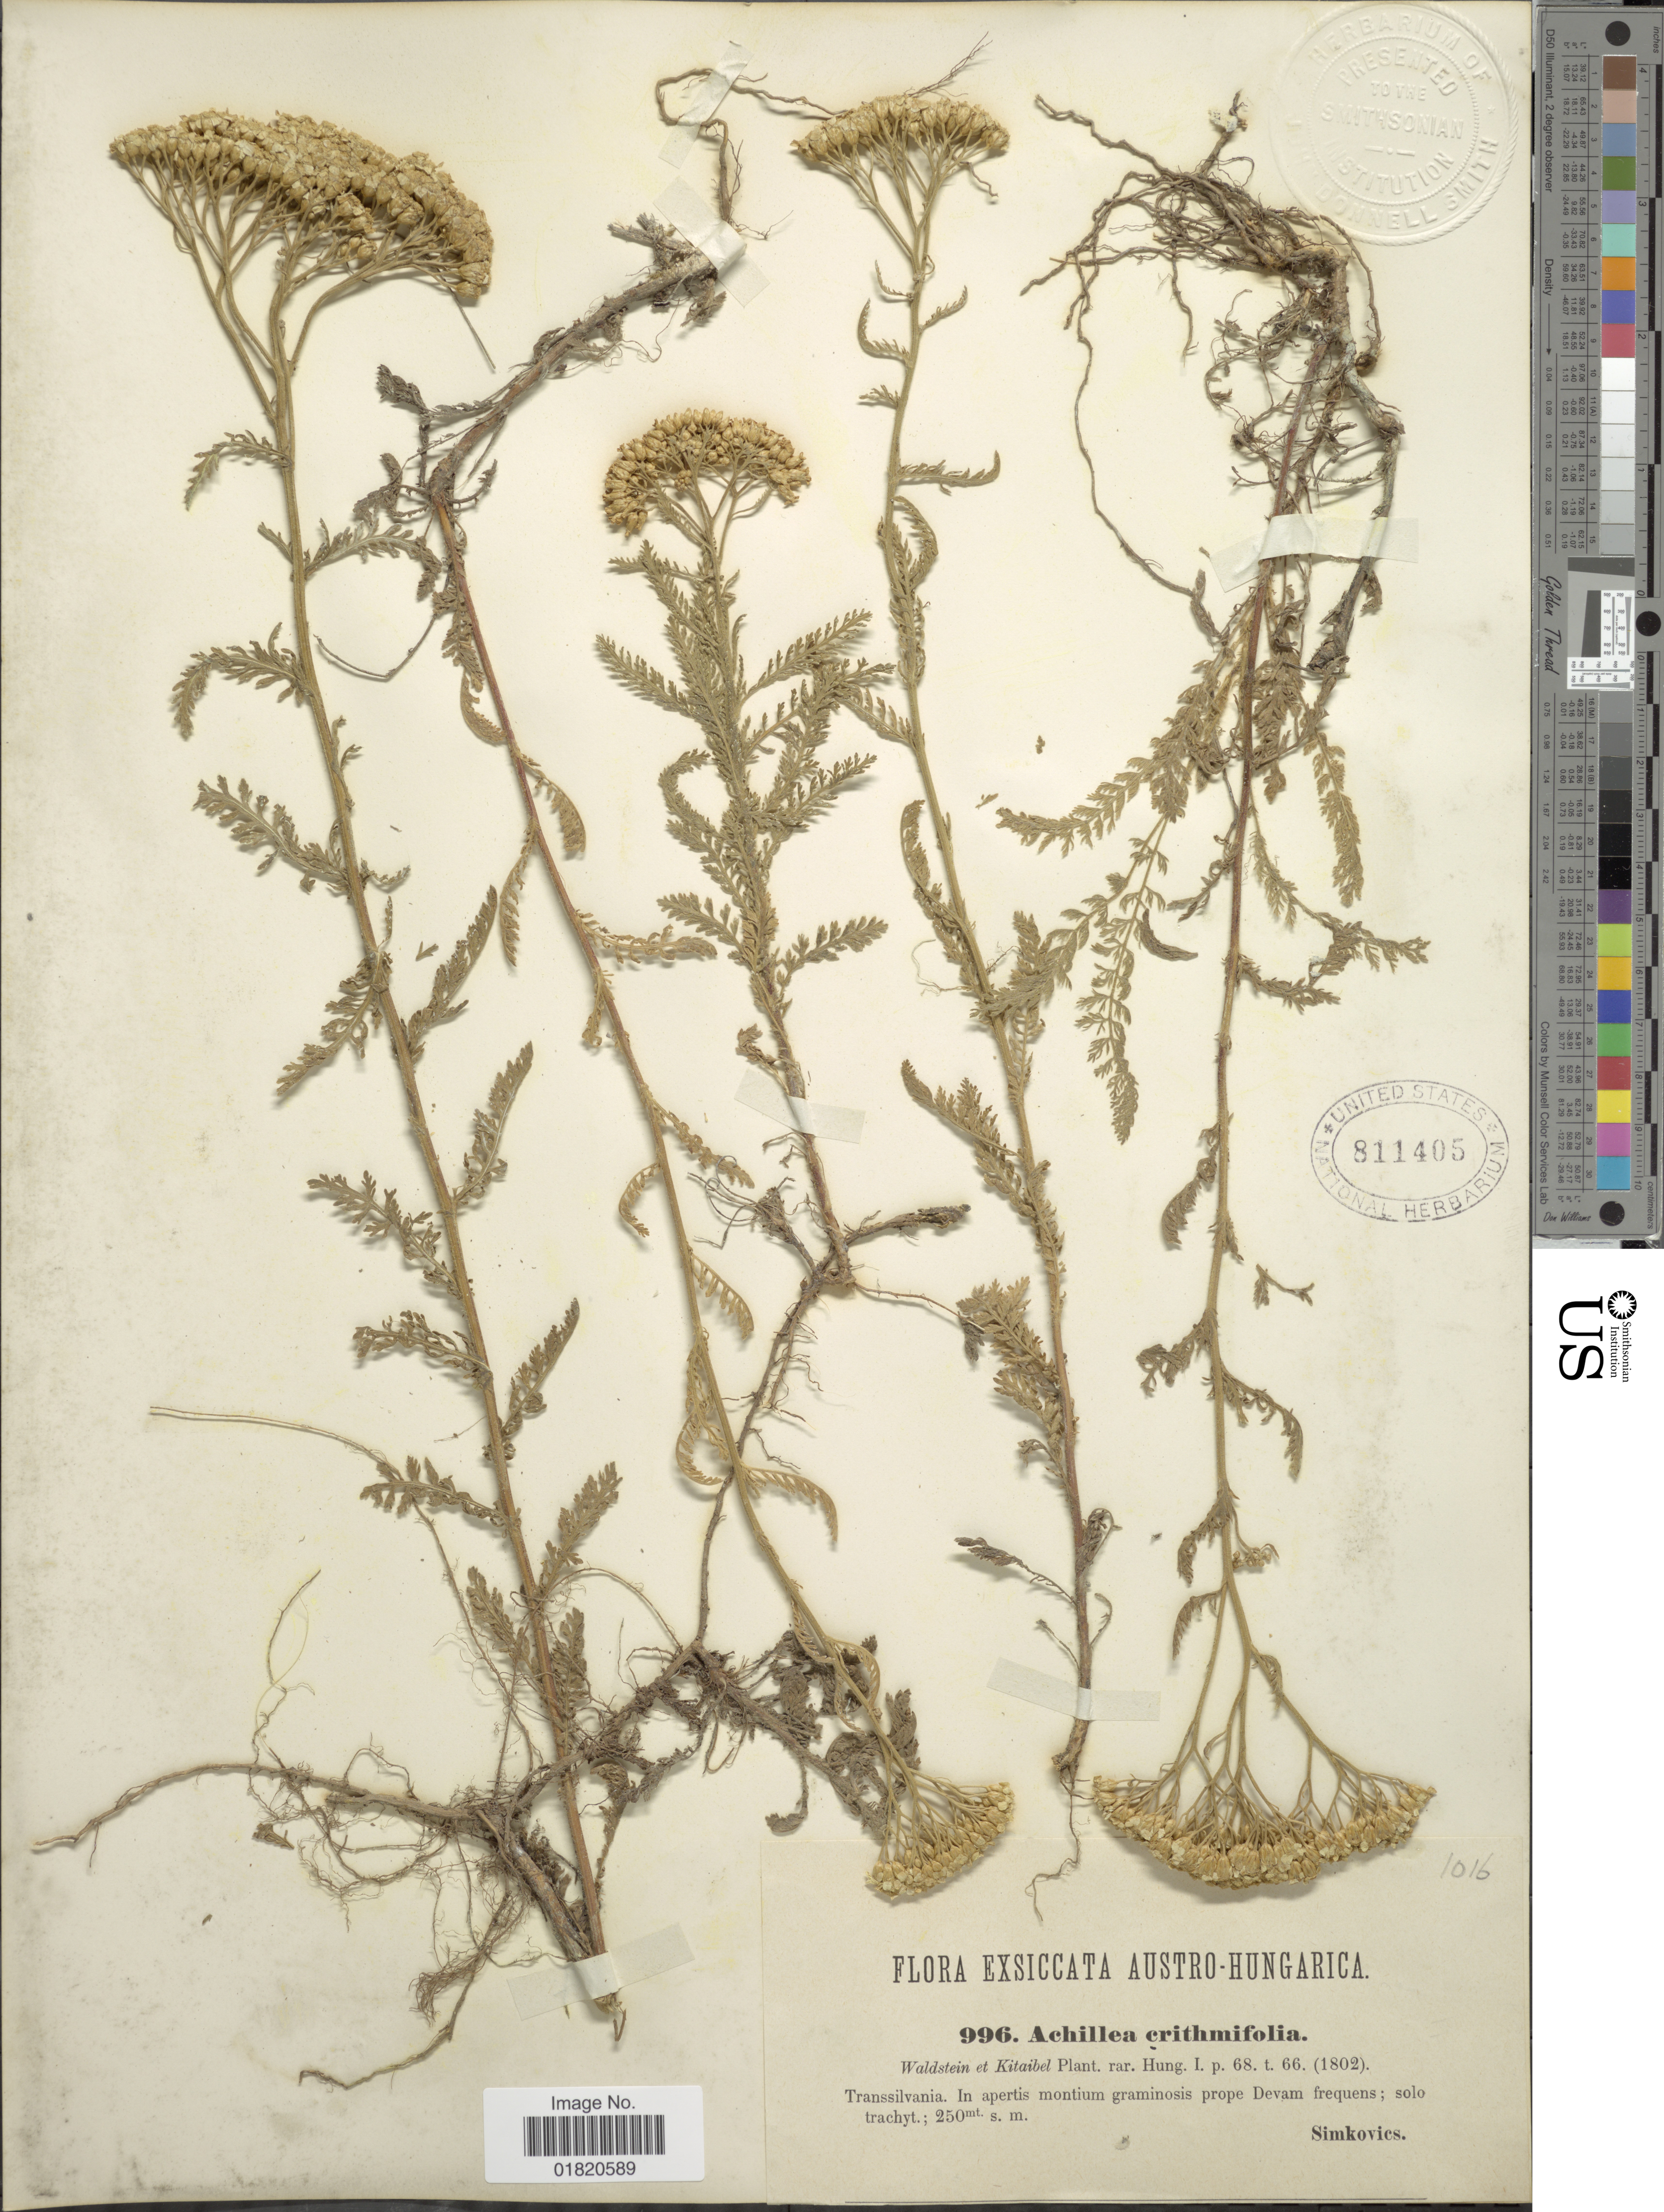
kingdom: Plantae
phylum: Tracheophyta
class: Magnoliopsida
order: Asterales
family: Asteraceae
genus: Achillea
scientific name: Achillea crithmifolia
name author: Waldst. & Kit.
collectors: -. Simkovics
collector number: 996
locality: Transsilvania. In apertis montium graminosis prope Devam frequens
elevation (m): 250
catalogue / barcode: US 811405